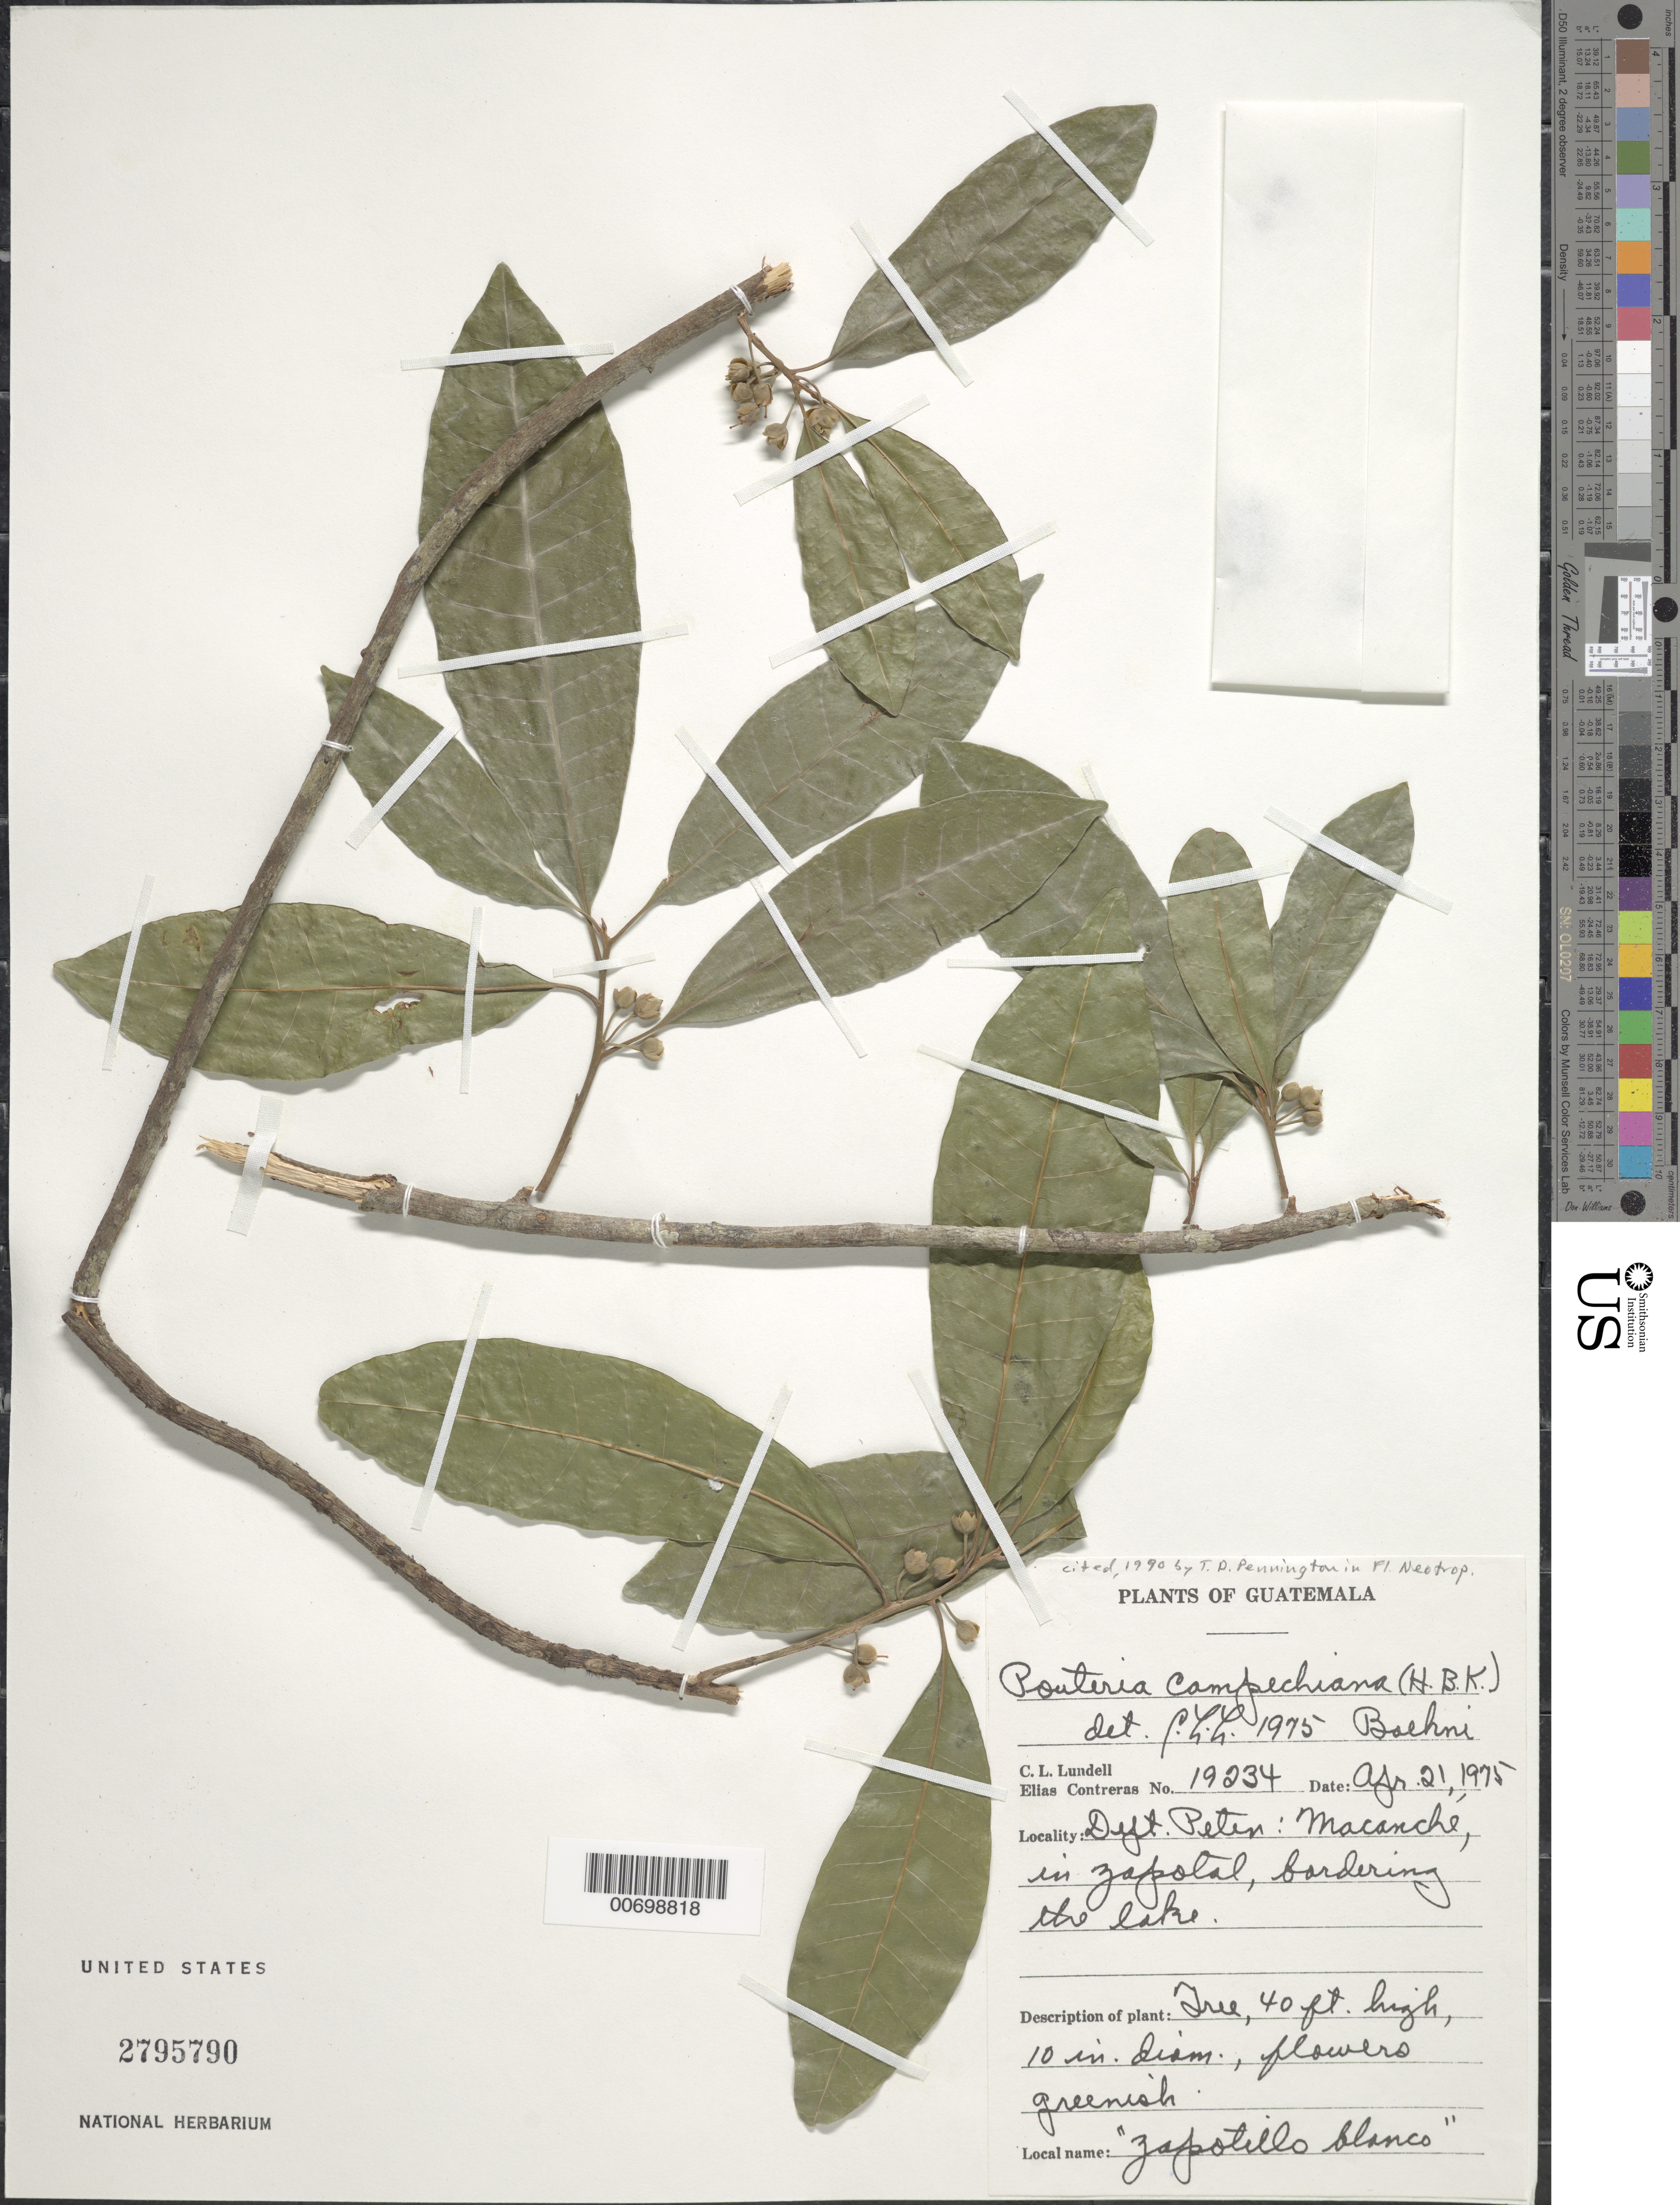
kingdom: Plantae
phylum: Tracheophyta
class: Magnoliopsida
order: Ericales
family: Sapotaceae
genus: Pouteria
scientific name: Pouteria campechiana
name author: (Kunth) Baehni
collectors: C. L. Lundell & E. Contreras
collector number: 19234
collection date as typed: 21 Apr 1975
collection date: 1975-04-21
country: Guatemala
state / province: El Petén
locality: Macanche, in zapotal, bordering the lake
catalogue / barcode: US 2795790